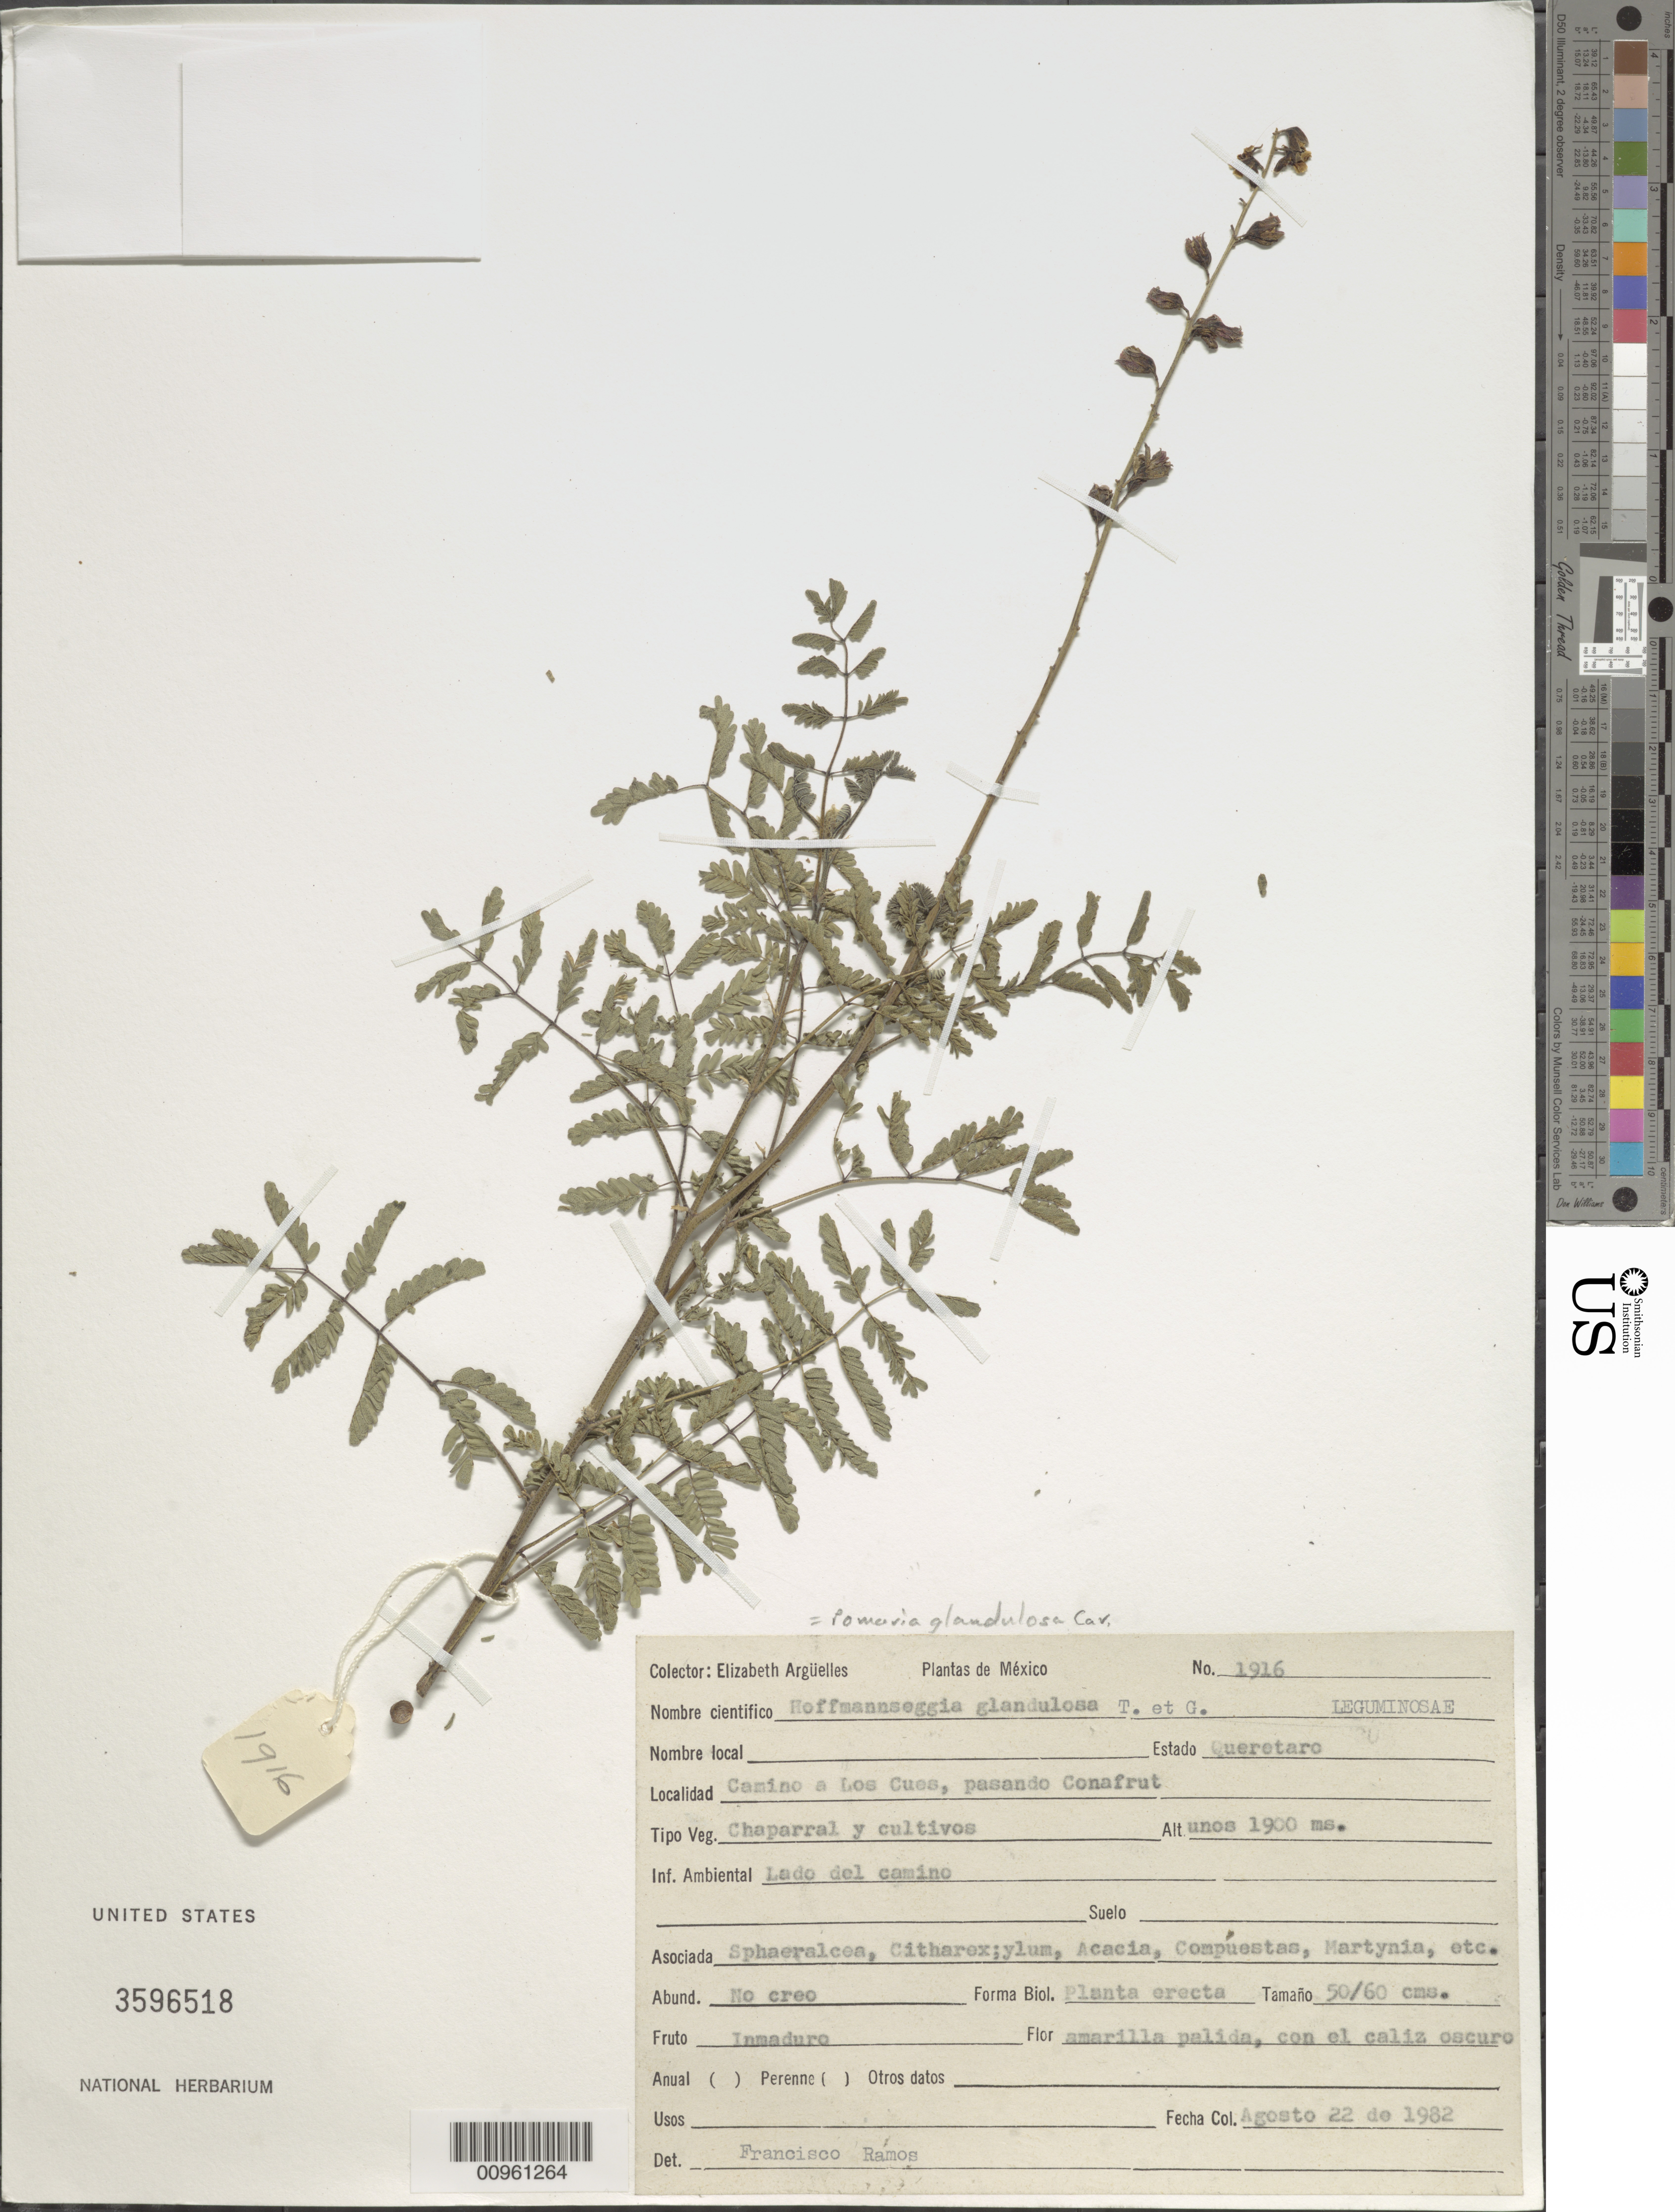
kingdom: Plantae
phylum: Tracheophyta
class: Magnoliopsida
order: Fabales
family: Fabaceae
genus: Pomaria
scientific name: Pomaria glandulosa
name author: Cav.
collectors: E. Argüelles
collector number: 1916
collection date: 1982-08-22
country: Mexico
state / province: Querétaro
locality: Caimon a Los Cues, pasando Conafrut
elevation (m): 1900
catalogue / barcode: US 3596518